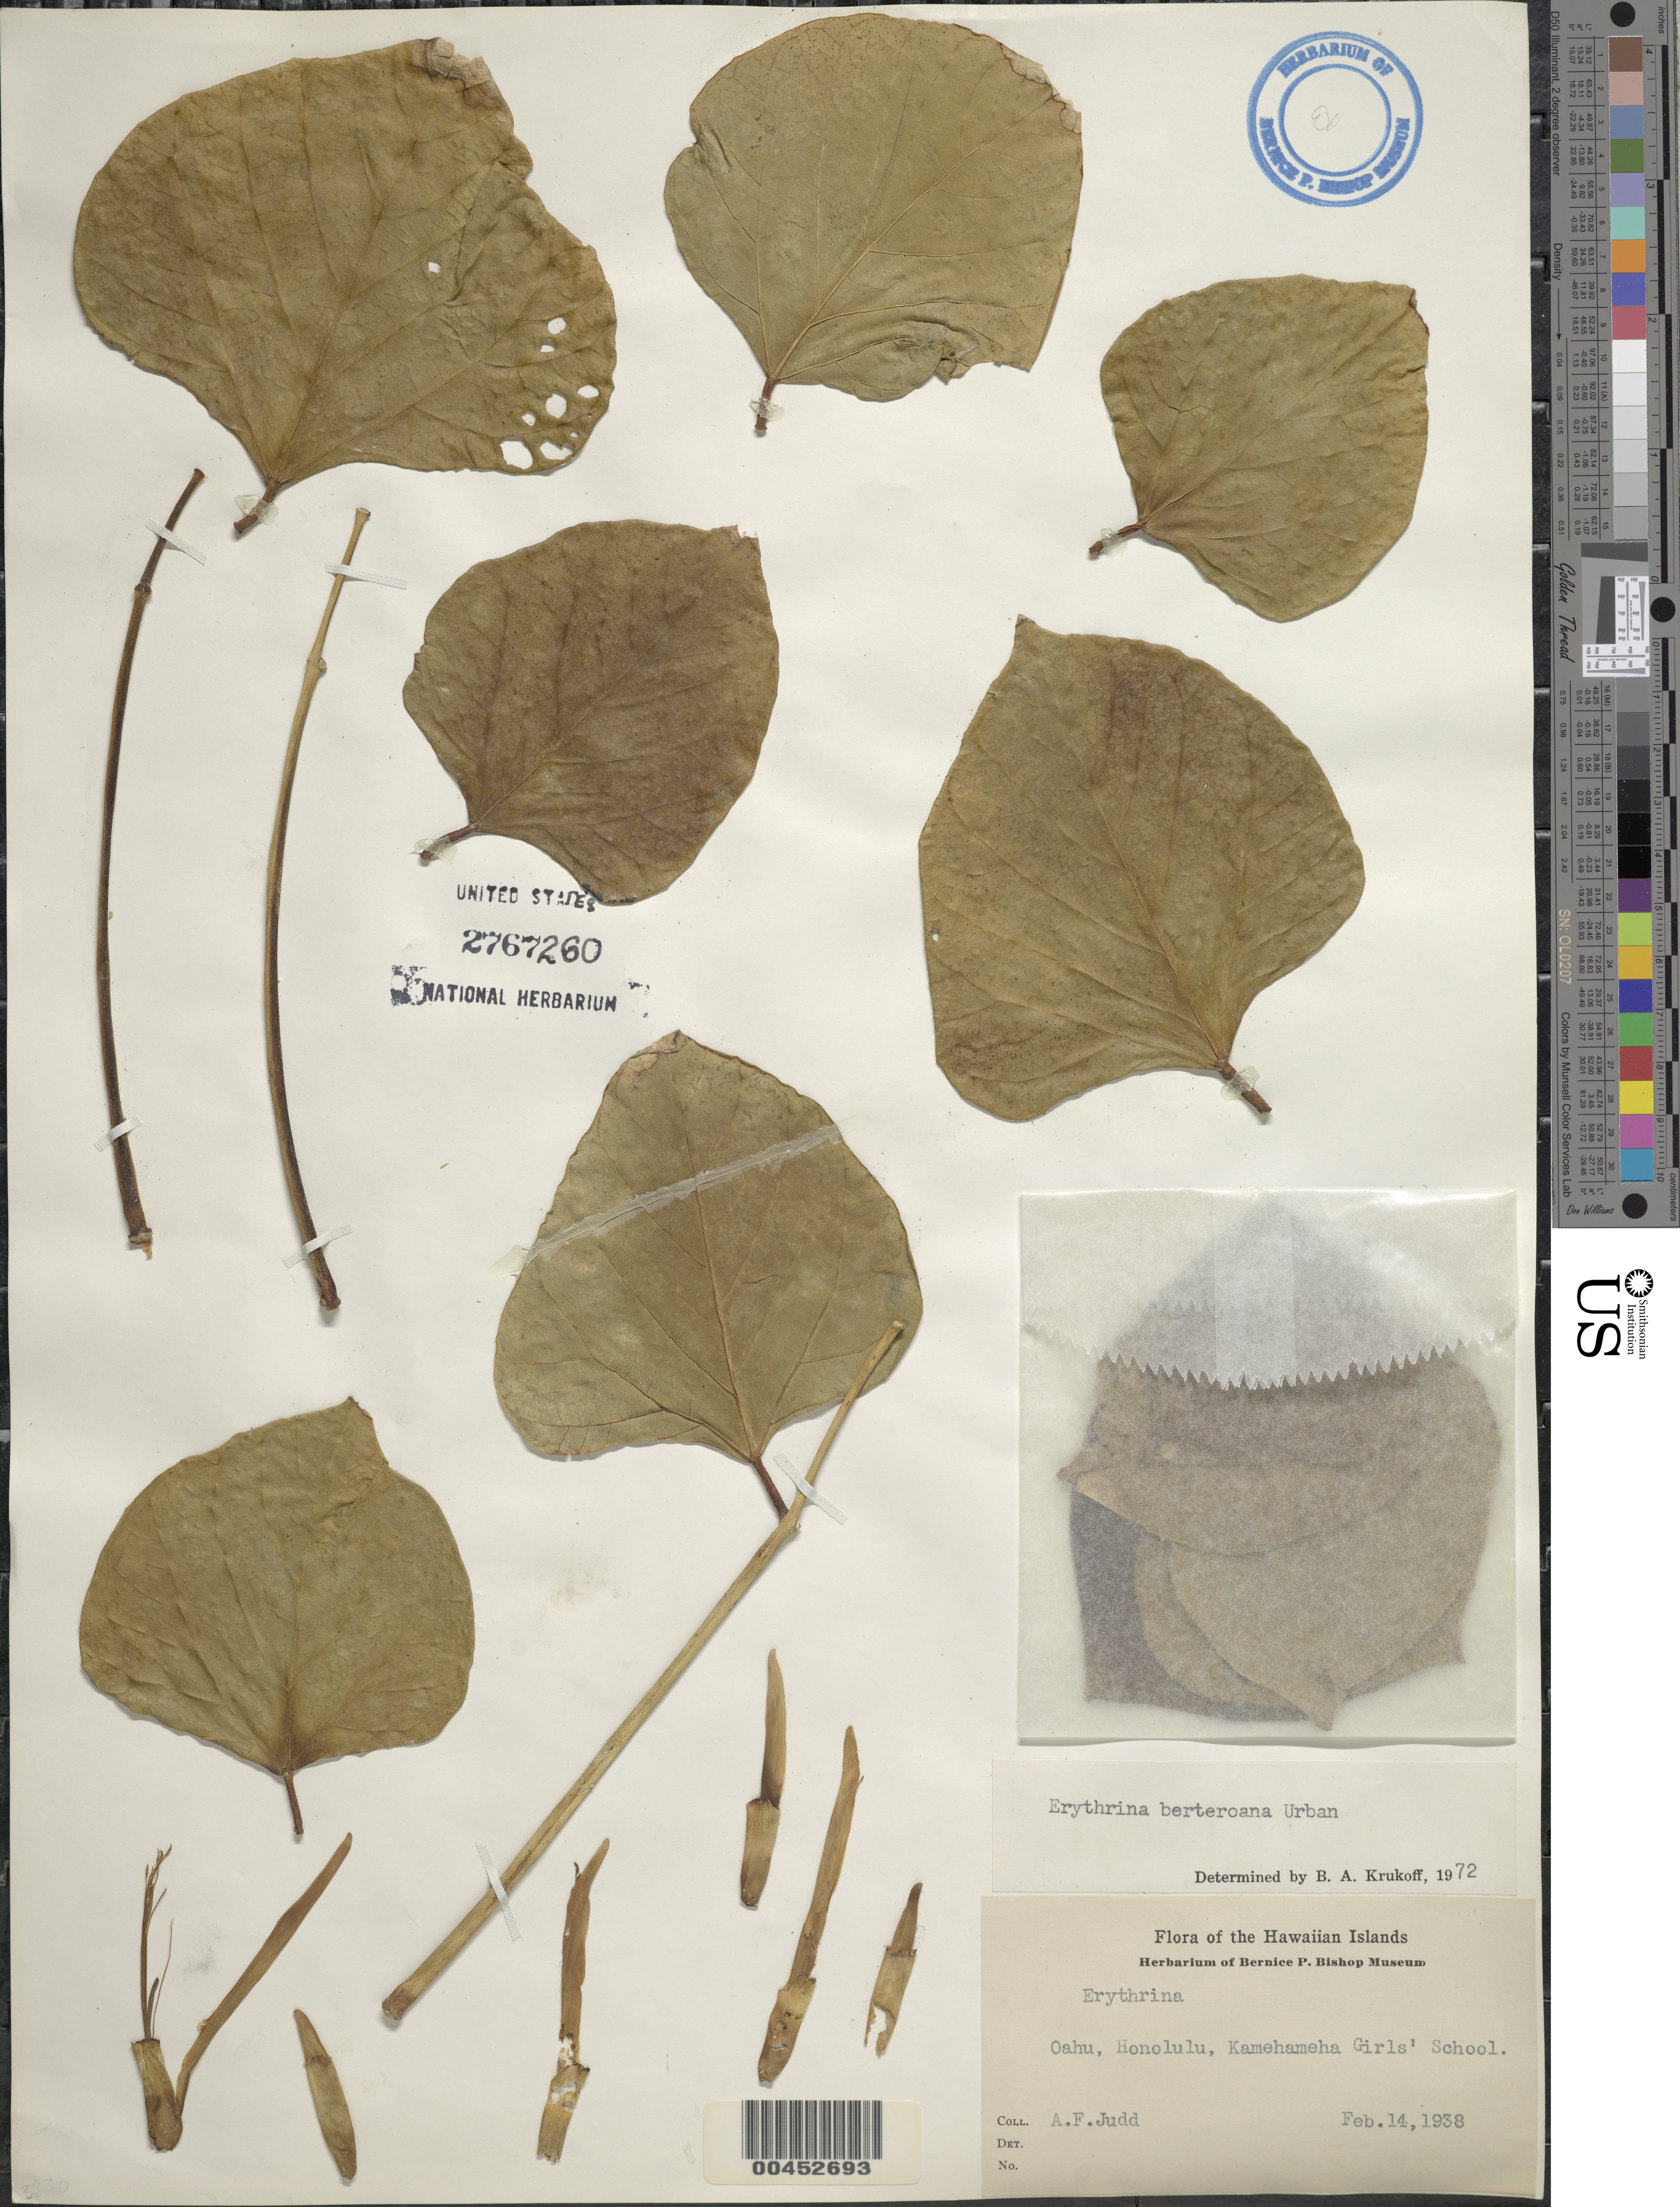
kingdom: Plantae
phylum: Tracheophyta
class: Magnoliopsida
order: Fabales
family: Fabaceae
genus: Erythrina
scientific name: Erythrina berteroana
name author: Urb.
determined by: Krukoff, B. A.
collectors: A. Judd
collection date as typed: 14 Feb 1938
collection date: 1938-02-14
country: United States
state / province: Hawaii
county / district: Honolulu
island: Oahu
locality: Honolulu, Kamehameha Girl's School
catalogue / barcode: US 2767260